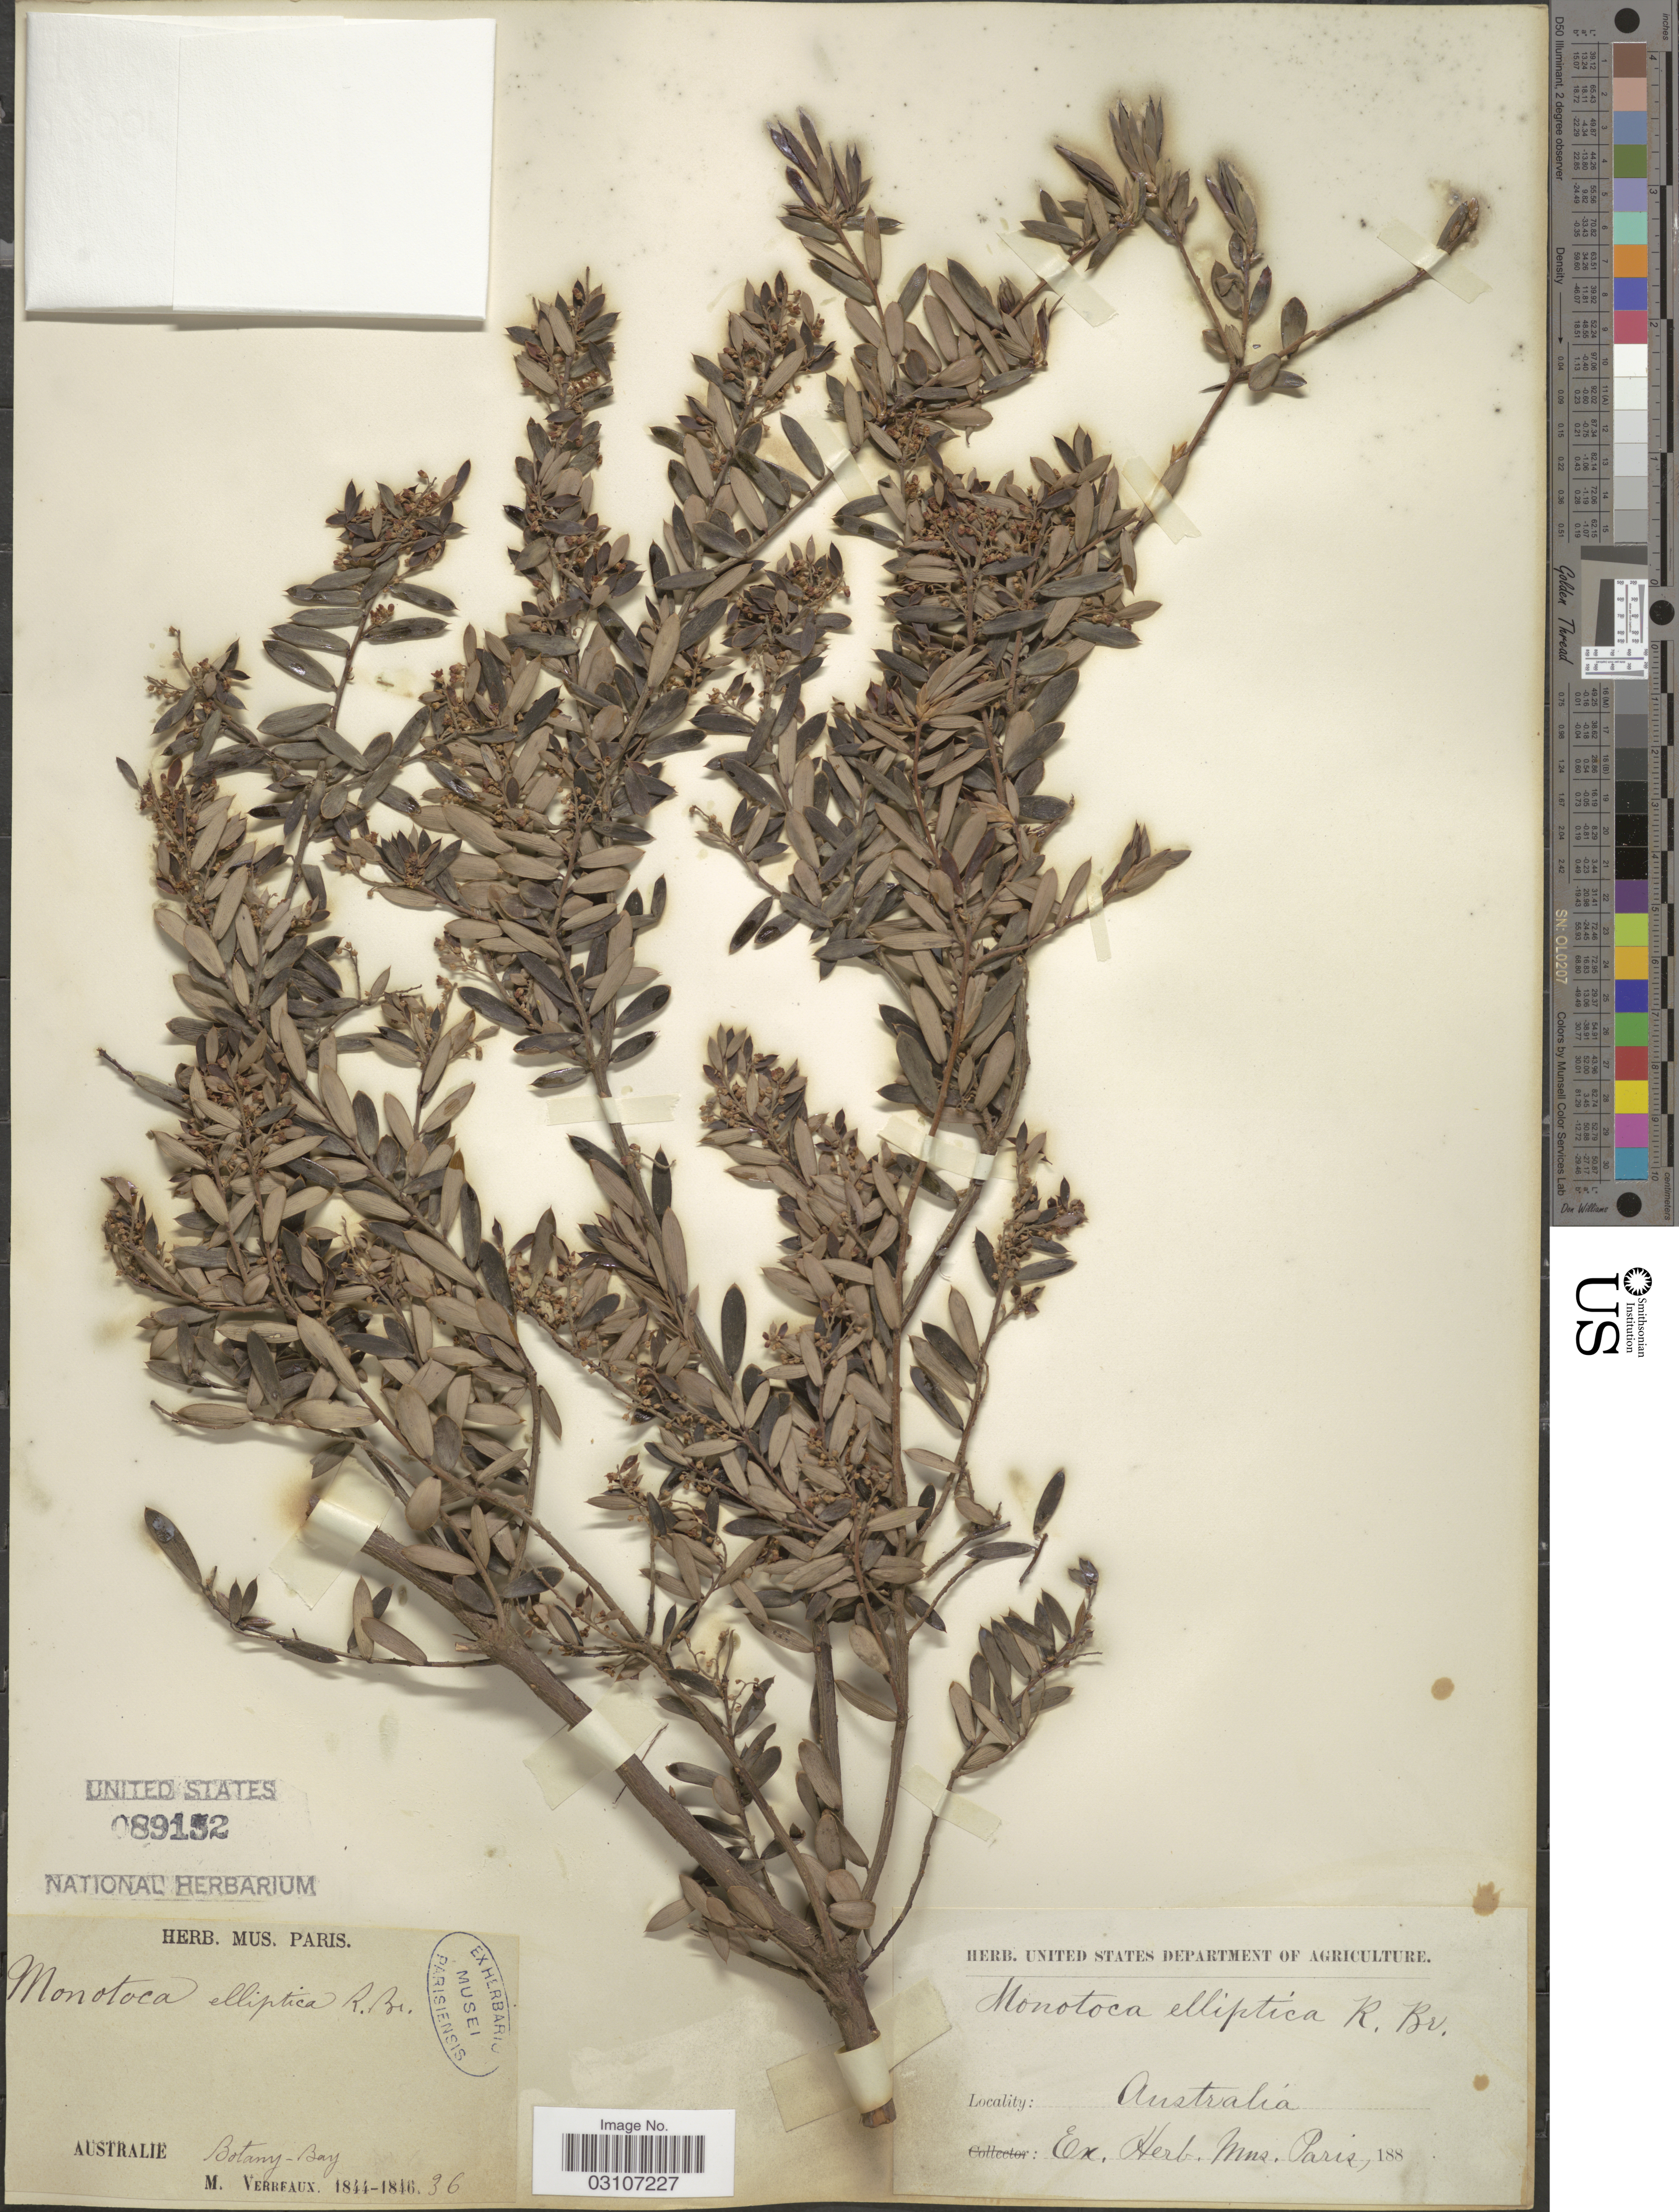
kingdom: Plantae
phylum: Tracheophyta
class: Magnoliopsida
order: Ericales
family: Ericaceae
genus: Monotoca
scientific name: Monotoca elliptica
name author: (Sm.) R. Br.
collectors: M. Verreaux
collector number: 36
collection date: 1844/1846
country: Australia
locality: Botany-Bay.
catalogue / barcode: US 89152